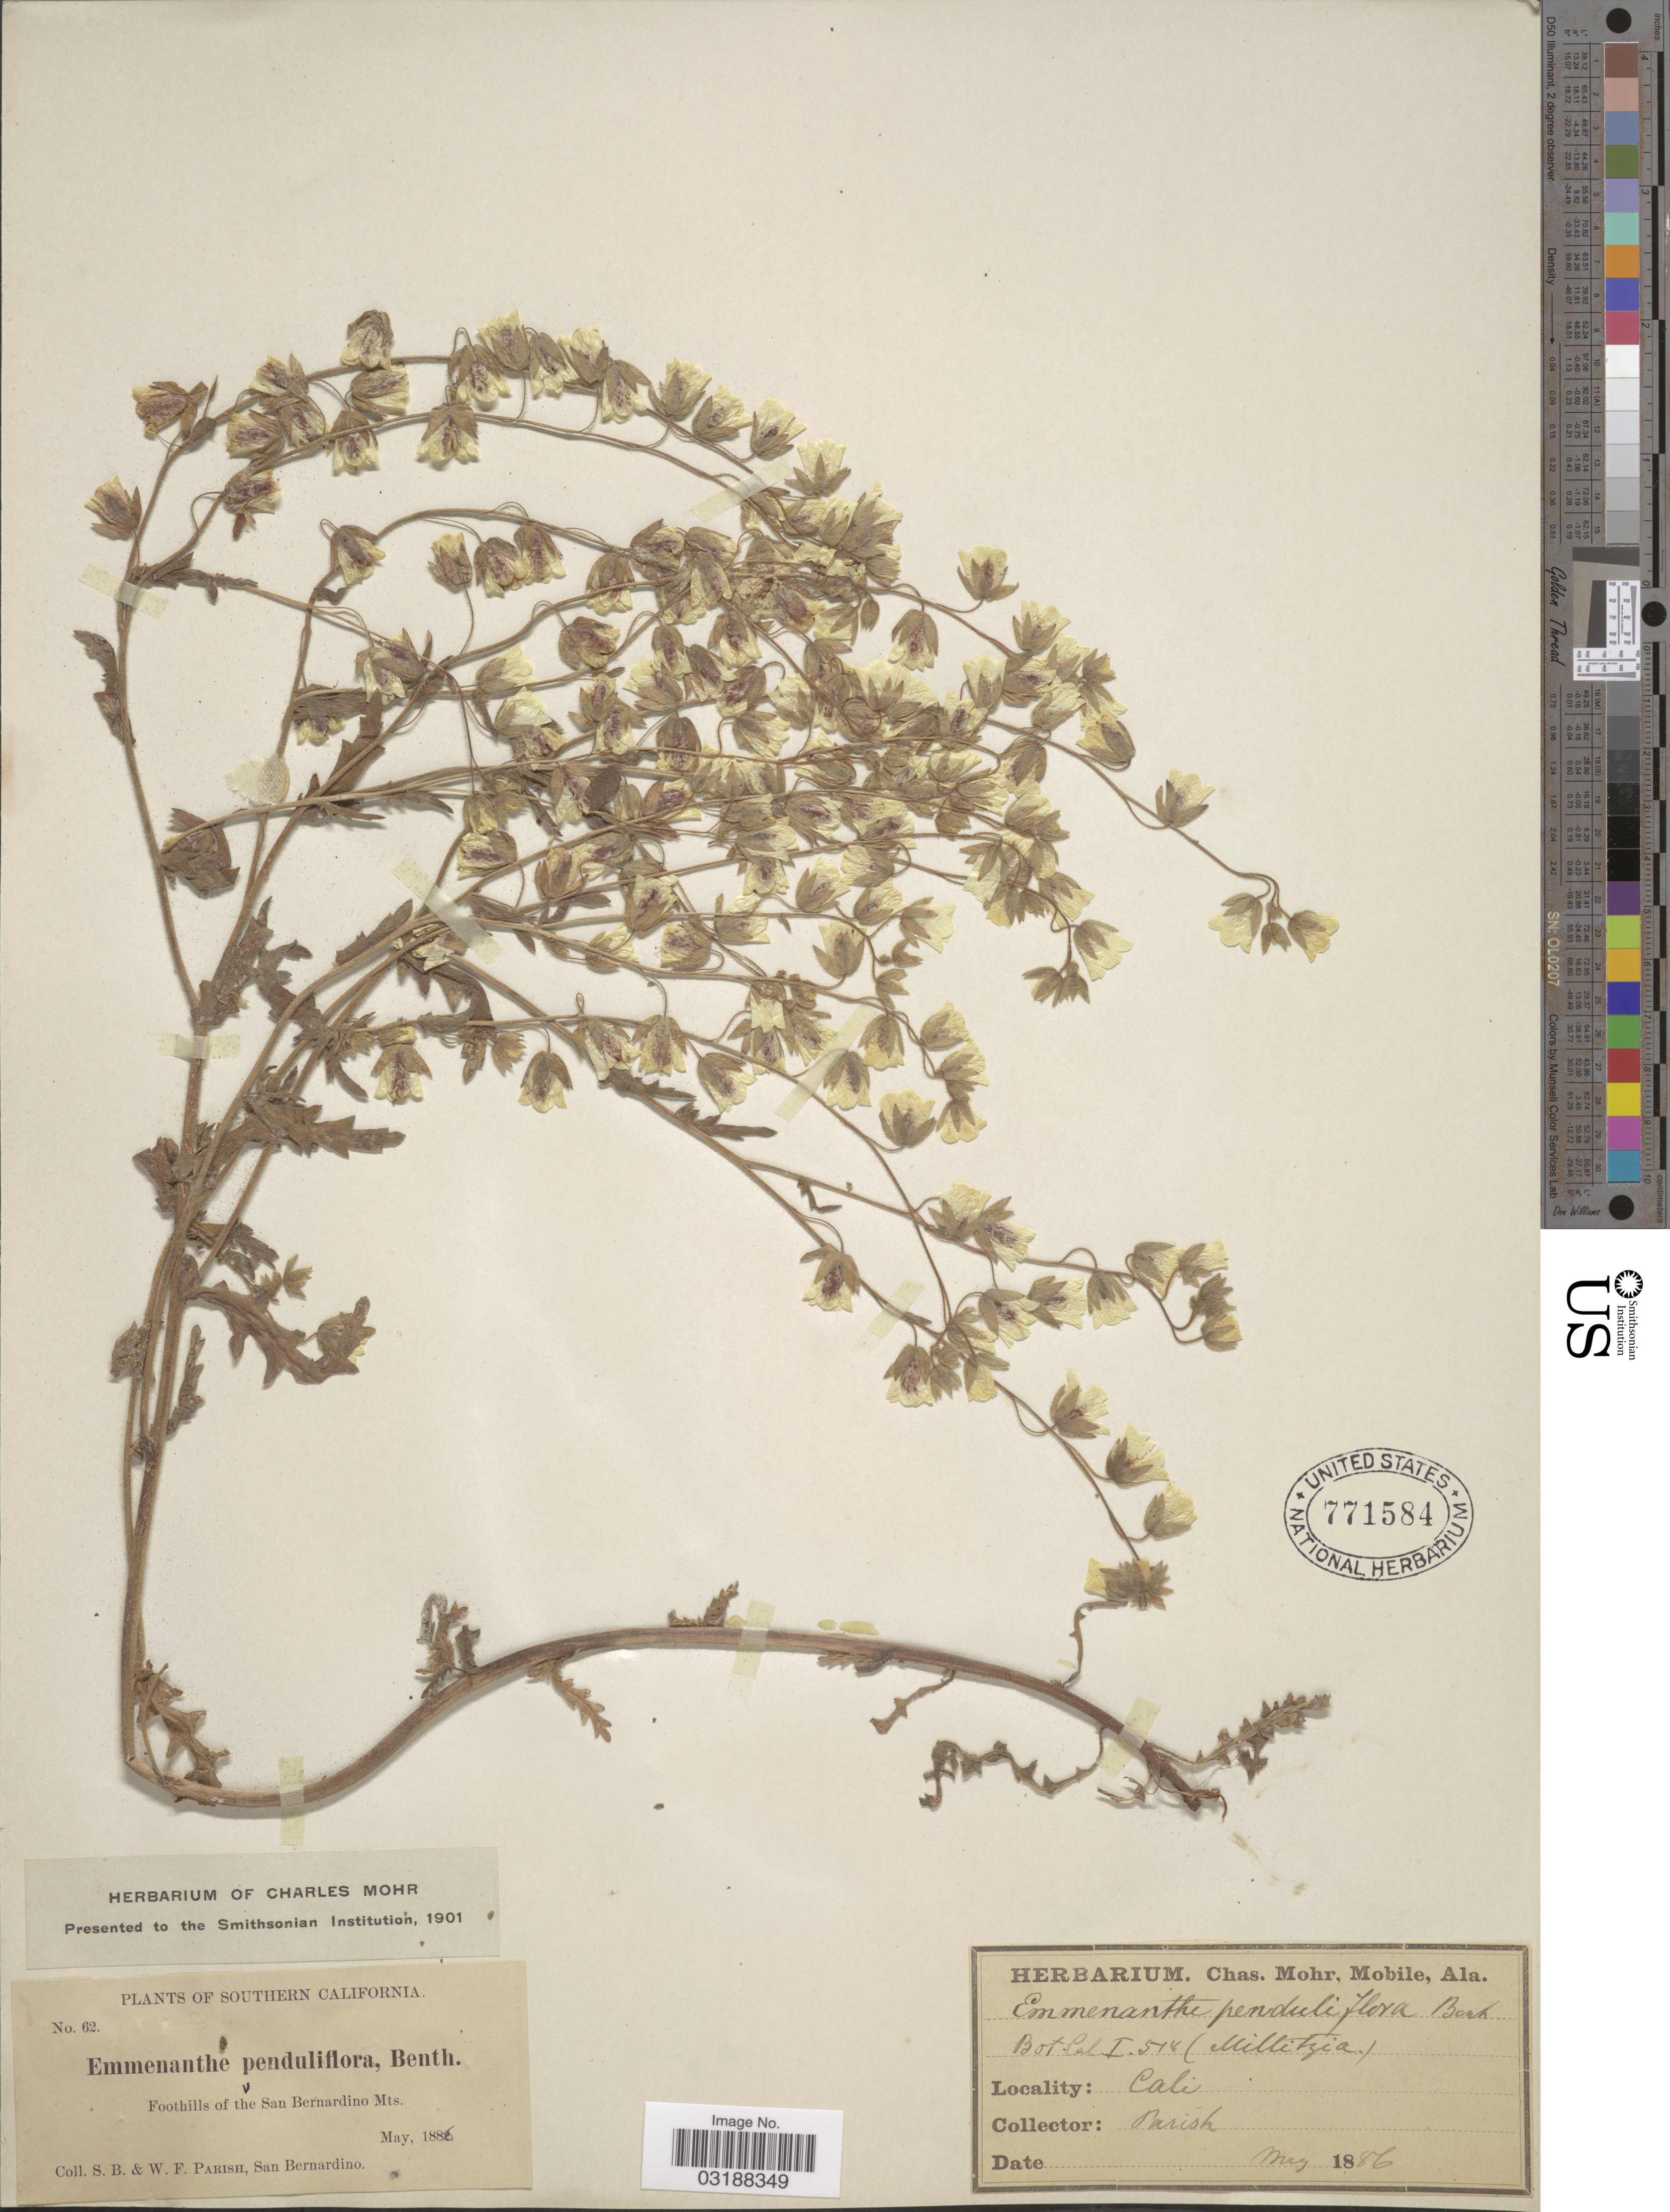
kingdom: Plantae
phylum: Tracheophyta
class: Magnoliopsida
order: Boraginales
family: Hydrophyllaceae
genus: Emmenanthe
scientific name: Emmenanthe penduliflora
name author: Benth.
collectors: S. B. Parish & W. F. Parish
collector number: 62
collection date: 1886-05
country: United States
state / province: California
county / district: San Bernardino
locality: Southern California. Foothills of the San Bernardino Mts.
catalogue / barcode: US 771584